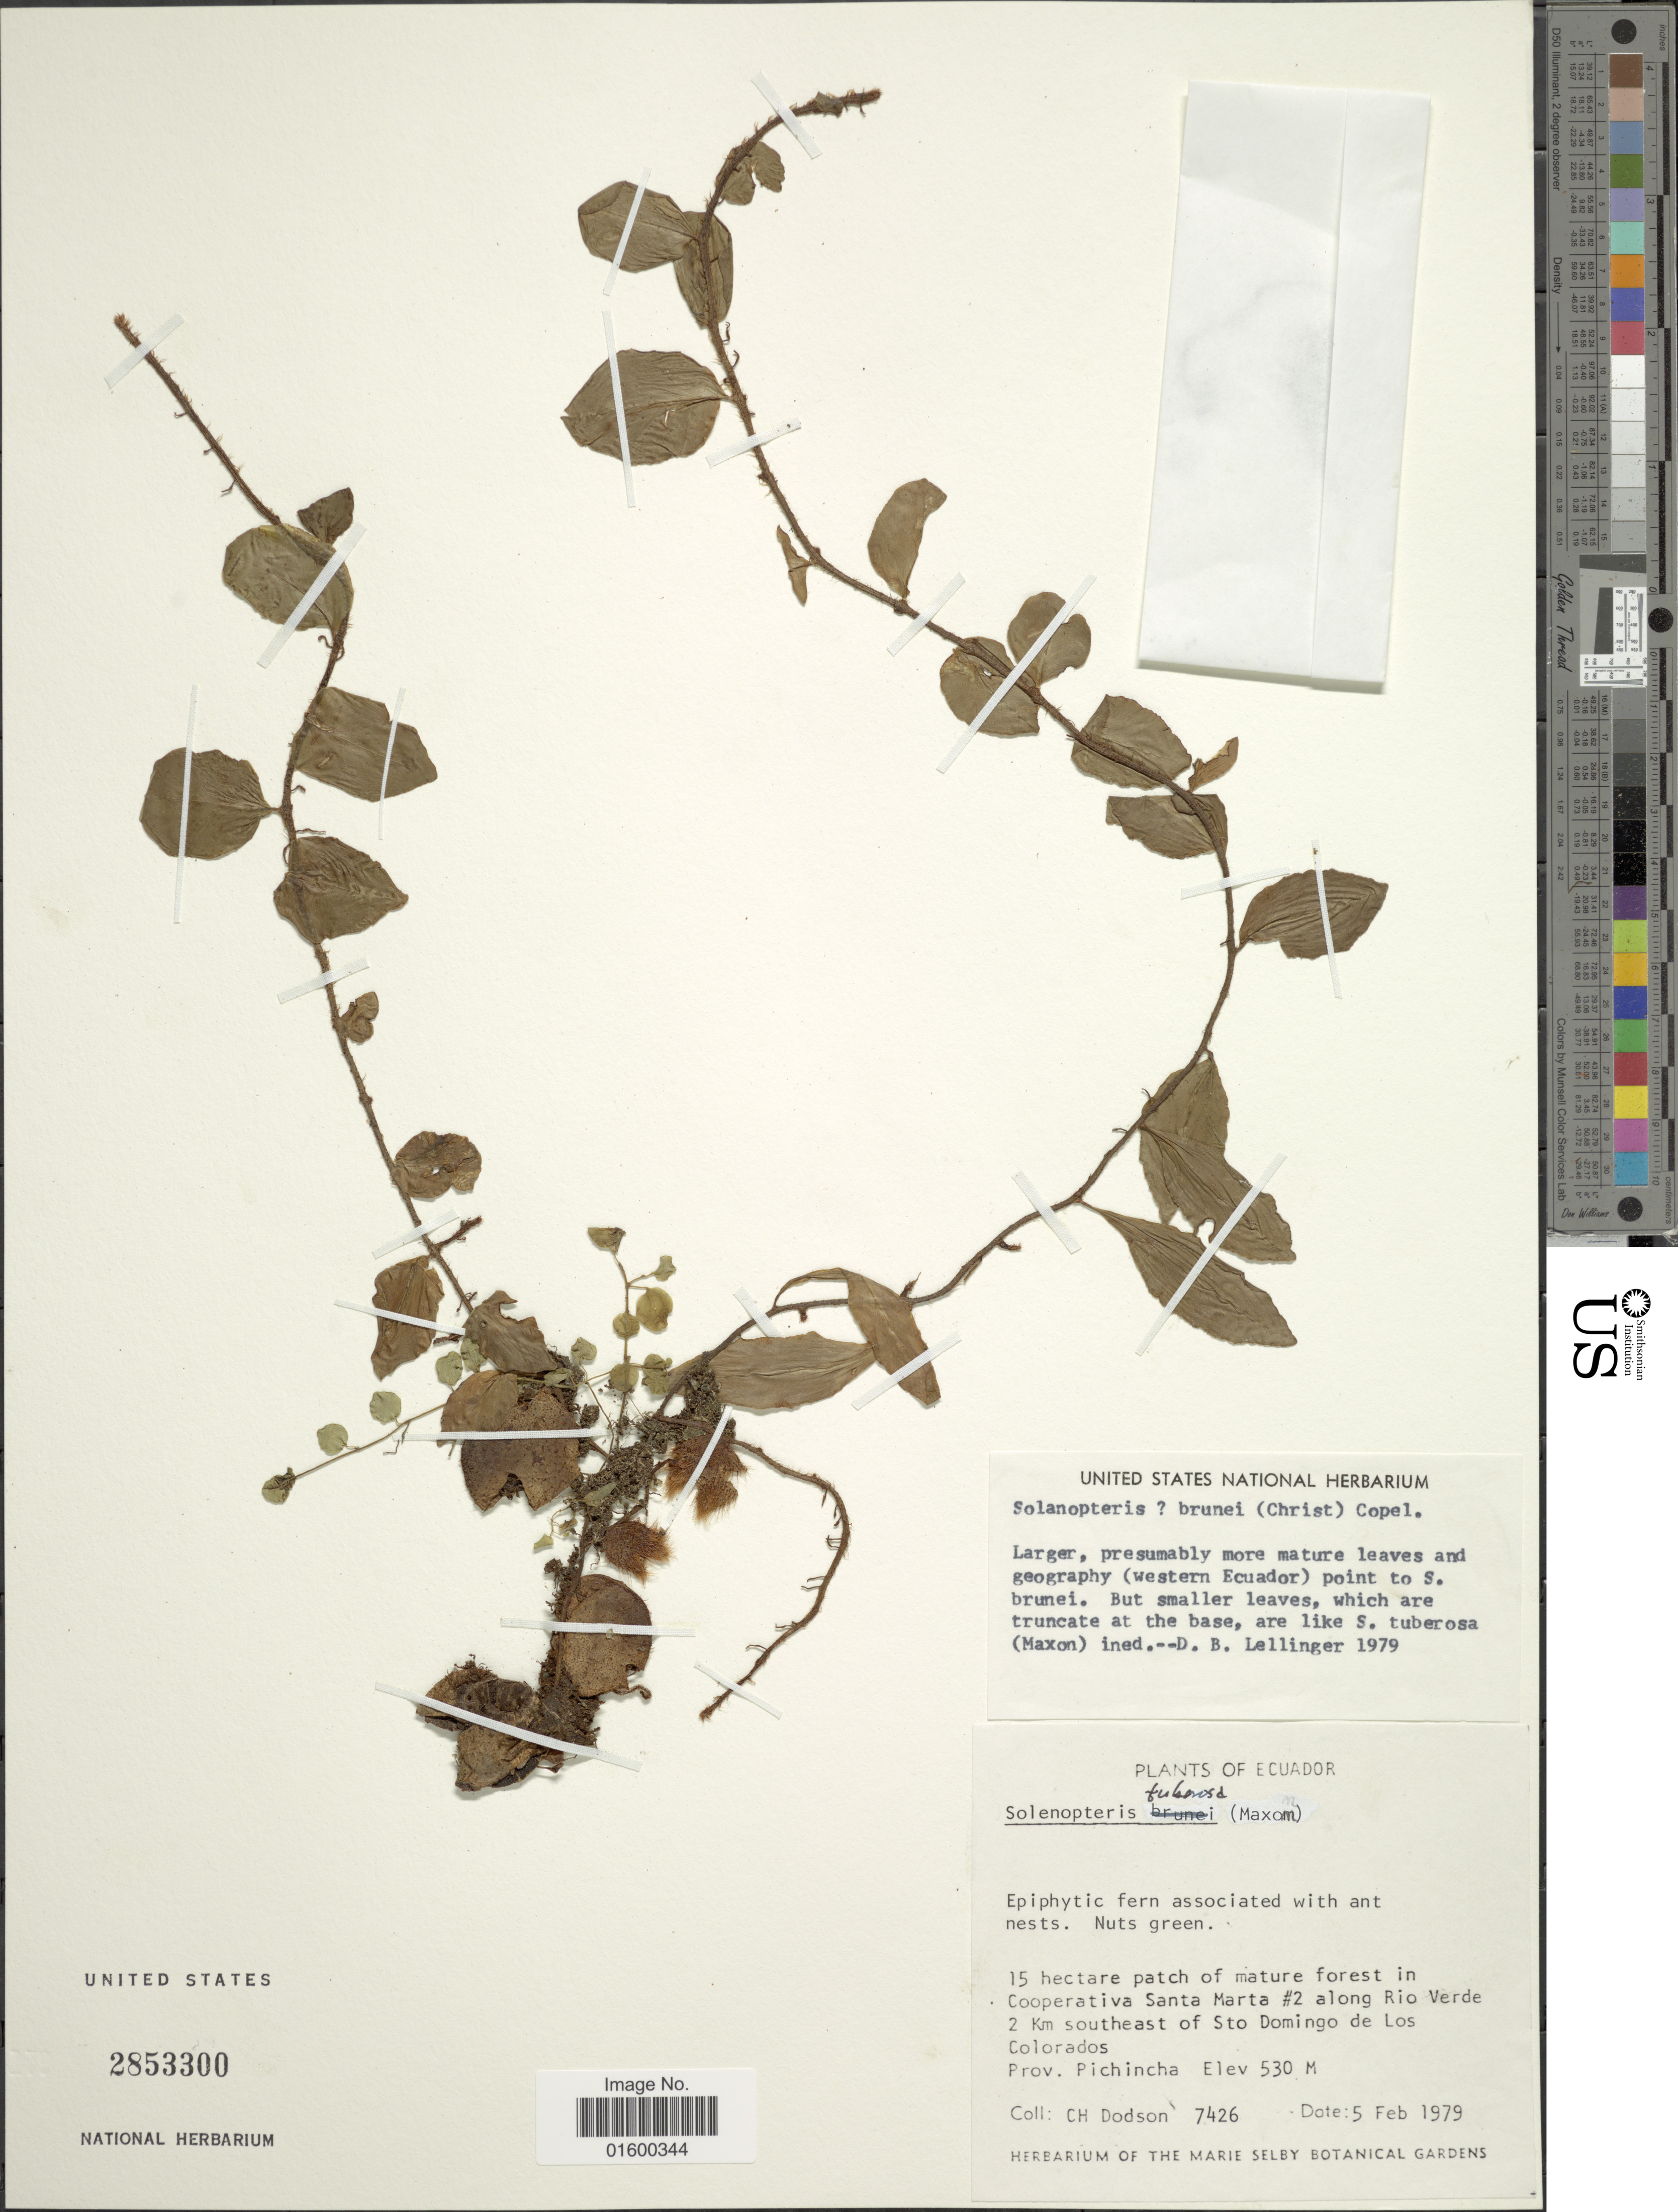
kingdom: Plantae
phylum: Tracheophyta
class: Polypodiopsida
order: Polypodiales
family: Polypodiaceae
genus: Microgramma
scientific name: Microgramma brunei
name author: (Wercklé ex Christ) Lellinger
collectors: C. H. Dodson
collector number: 7426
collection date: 1979-02-05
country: Ecuador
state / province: Pichincha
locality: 15 hectare patch of mature forest in Cooperative Santa Marta #2 along Rio Verde, 2 km southeast of Sto Domingo de Los Colorados, Prov. Pichincha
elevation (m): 530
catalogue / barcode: US 2853300